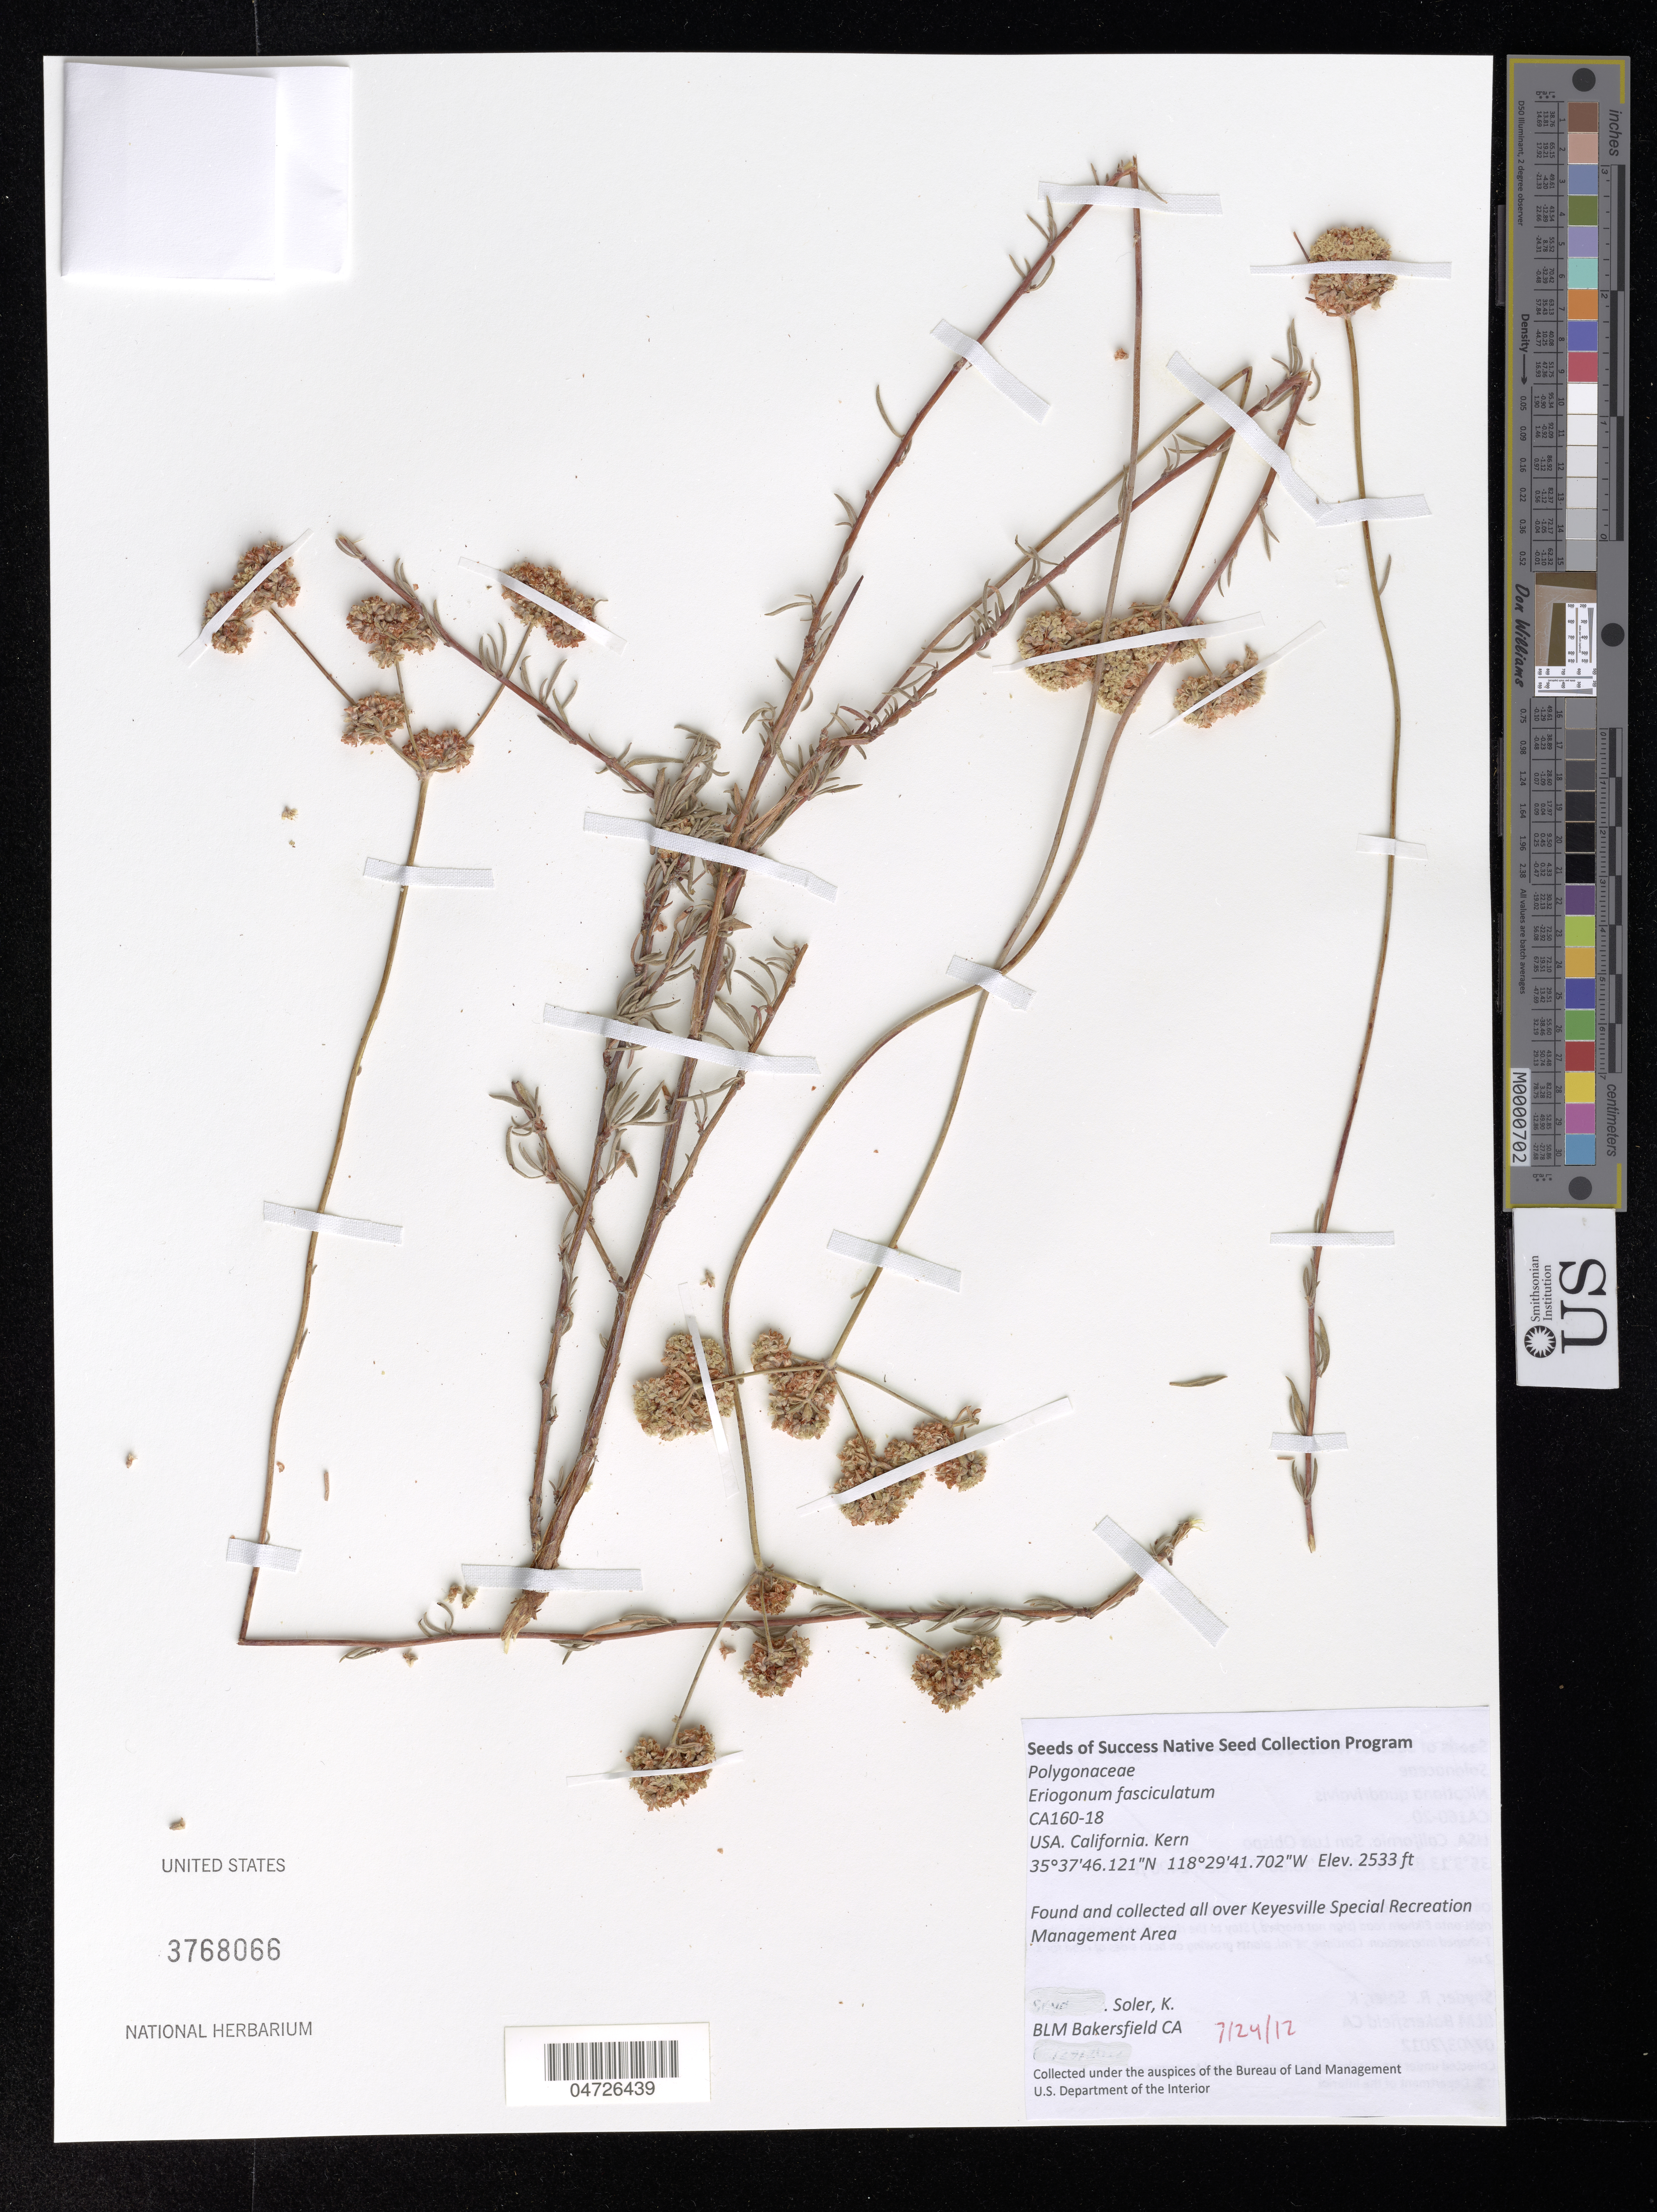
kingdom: Plantae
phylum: Tracheophyta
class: Magnoliopsida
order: Caryophyllales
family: Polygonaceae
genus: Eriogonum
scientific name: Eriogonum fasciculatum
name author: Benth.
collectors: K. Soler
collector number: CA160-18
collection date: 1912-07-24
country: United States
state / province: California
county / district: Kern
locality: Kern. Found and collected all over Keyesville Special Recreation Management Area.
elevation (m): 772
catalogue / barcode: US 3768066